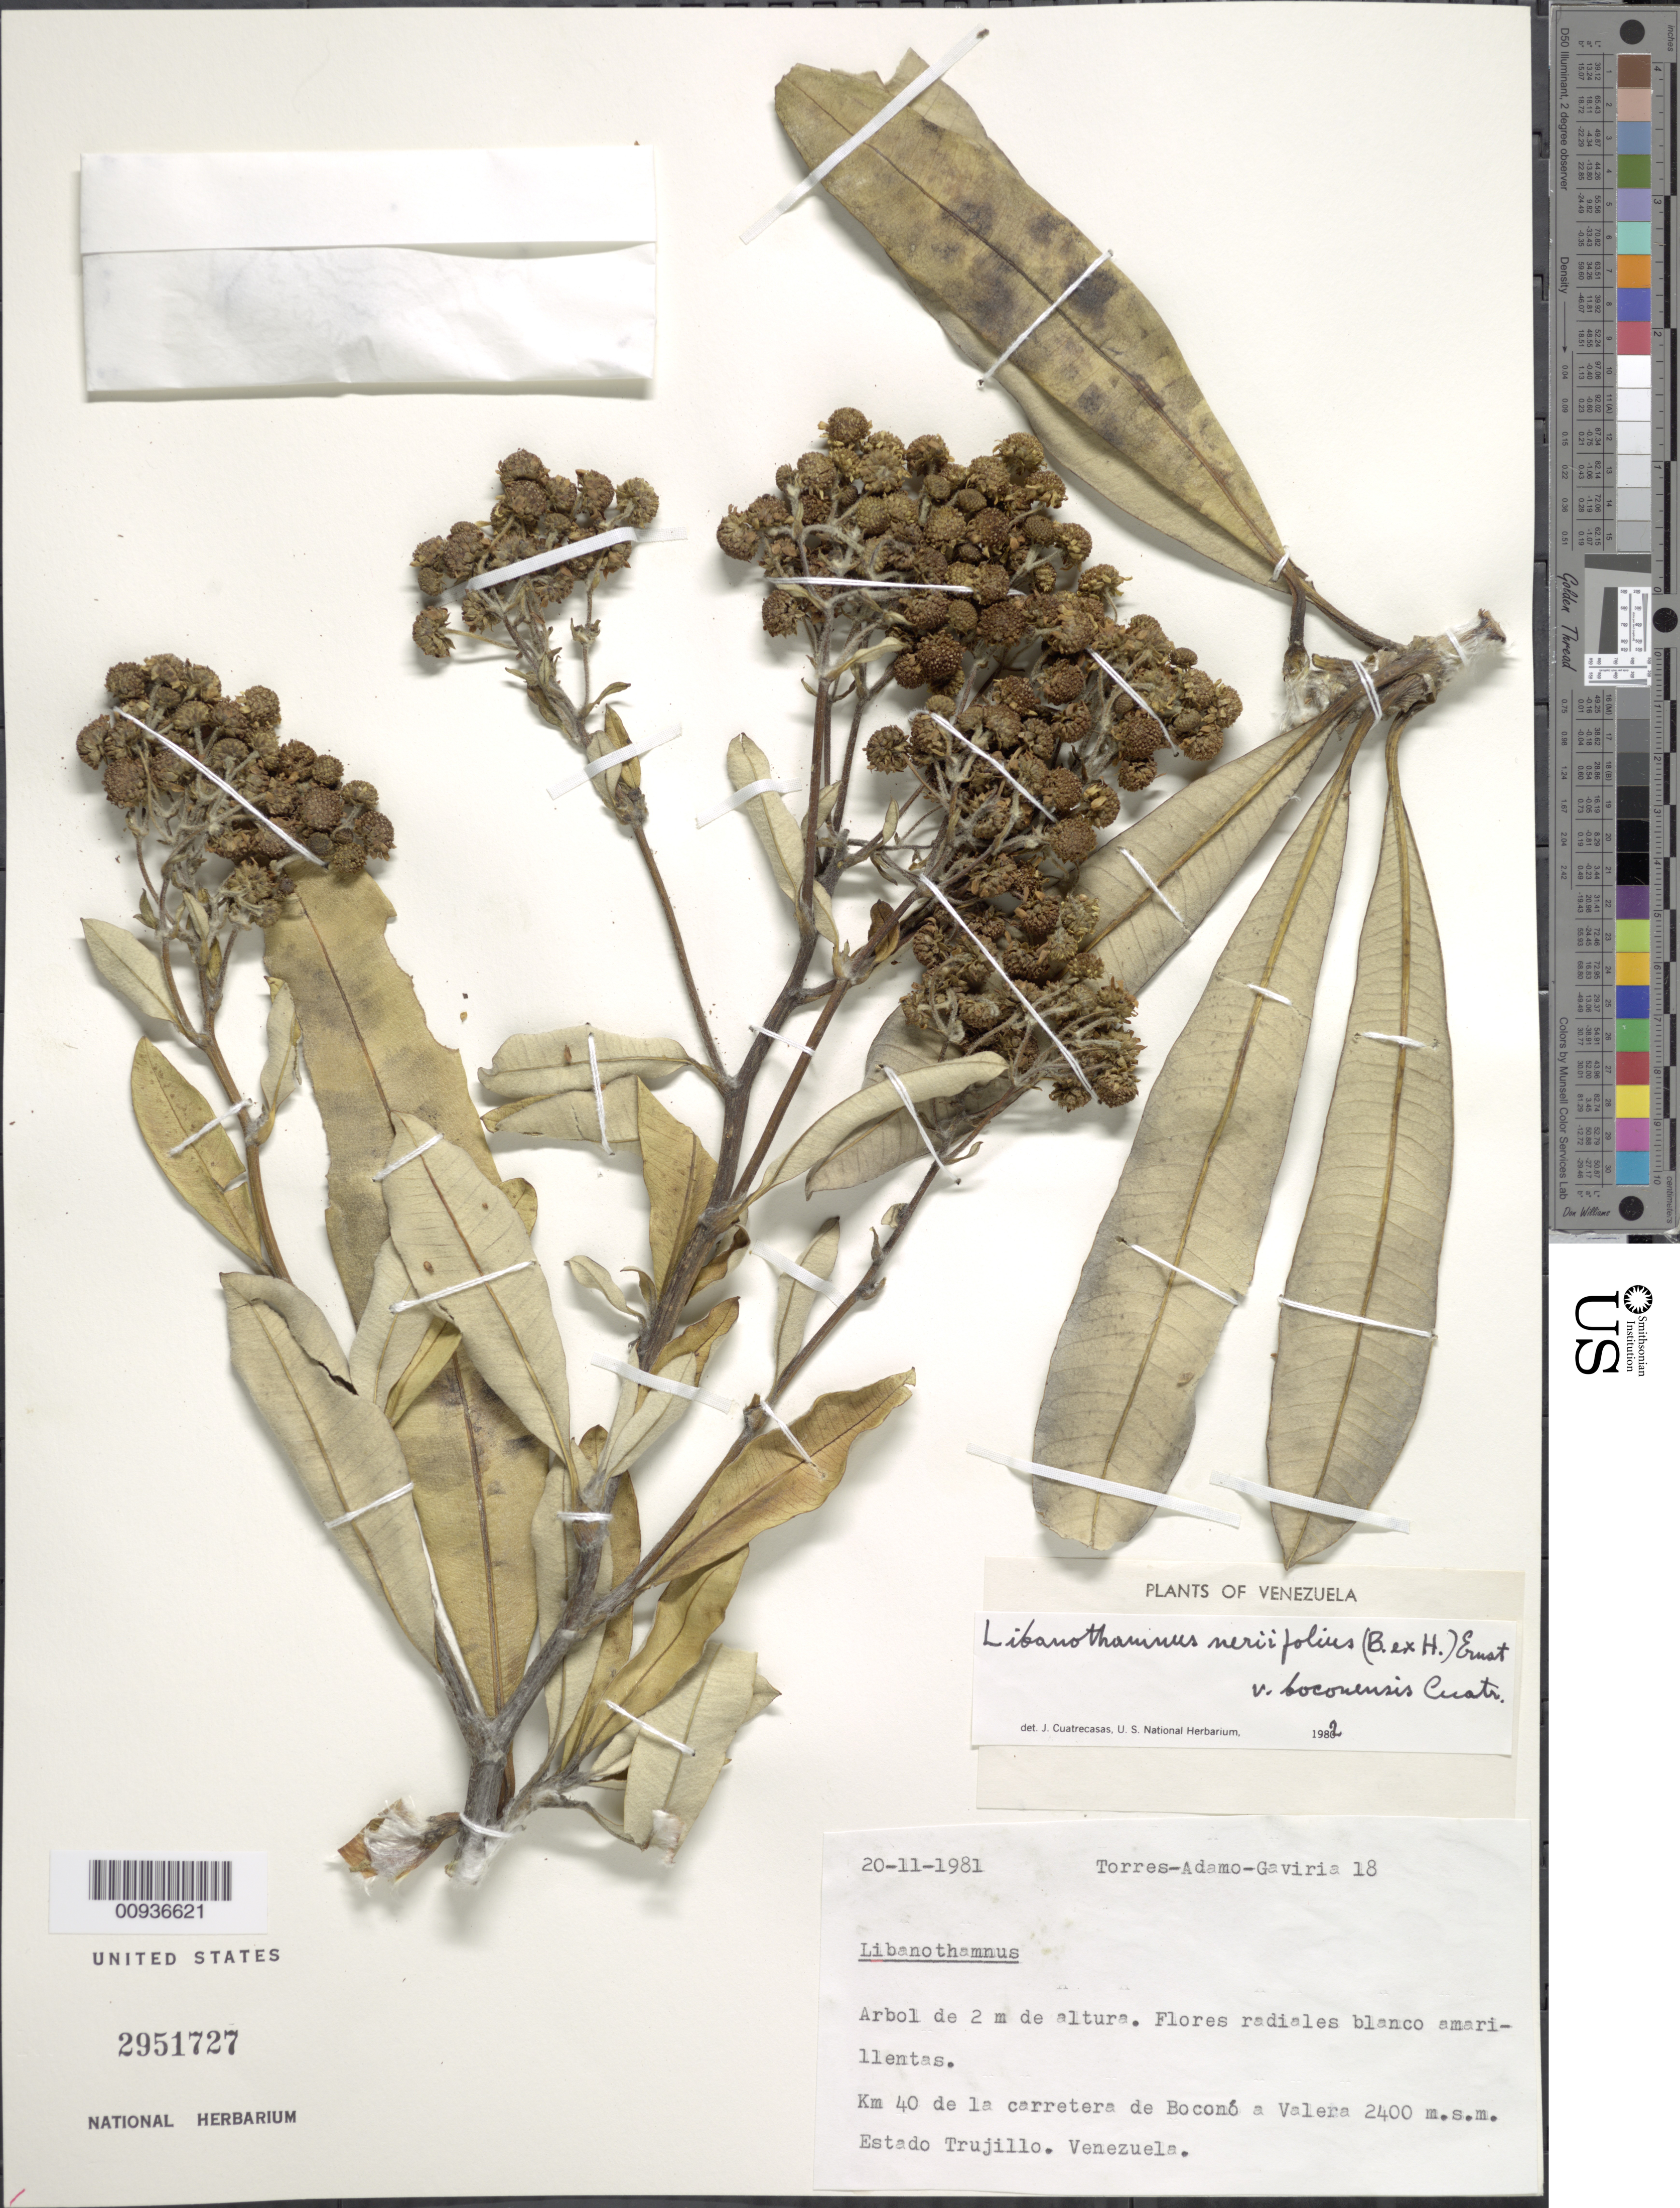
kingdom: Plantae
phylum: Tracheophyta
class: Magnoliopsida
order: Asterales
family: Asteraceae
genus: Libanothamnus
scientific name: Libanothamnus neriifolius var. boconensis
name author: Cuatrec.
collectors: F. Torres, G. Adamo & J. Gaviria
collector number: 18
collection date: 1981-11-20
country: Venezuela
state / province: Trujillo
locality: Km 40 de la carrtera ce Boconó a Valera.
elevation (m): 2400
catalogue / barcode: US 2951727